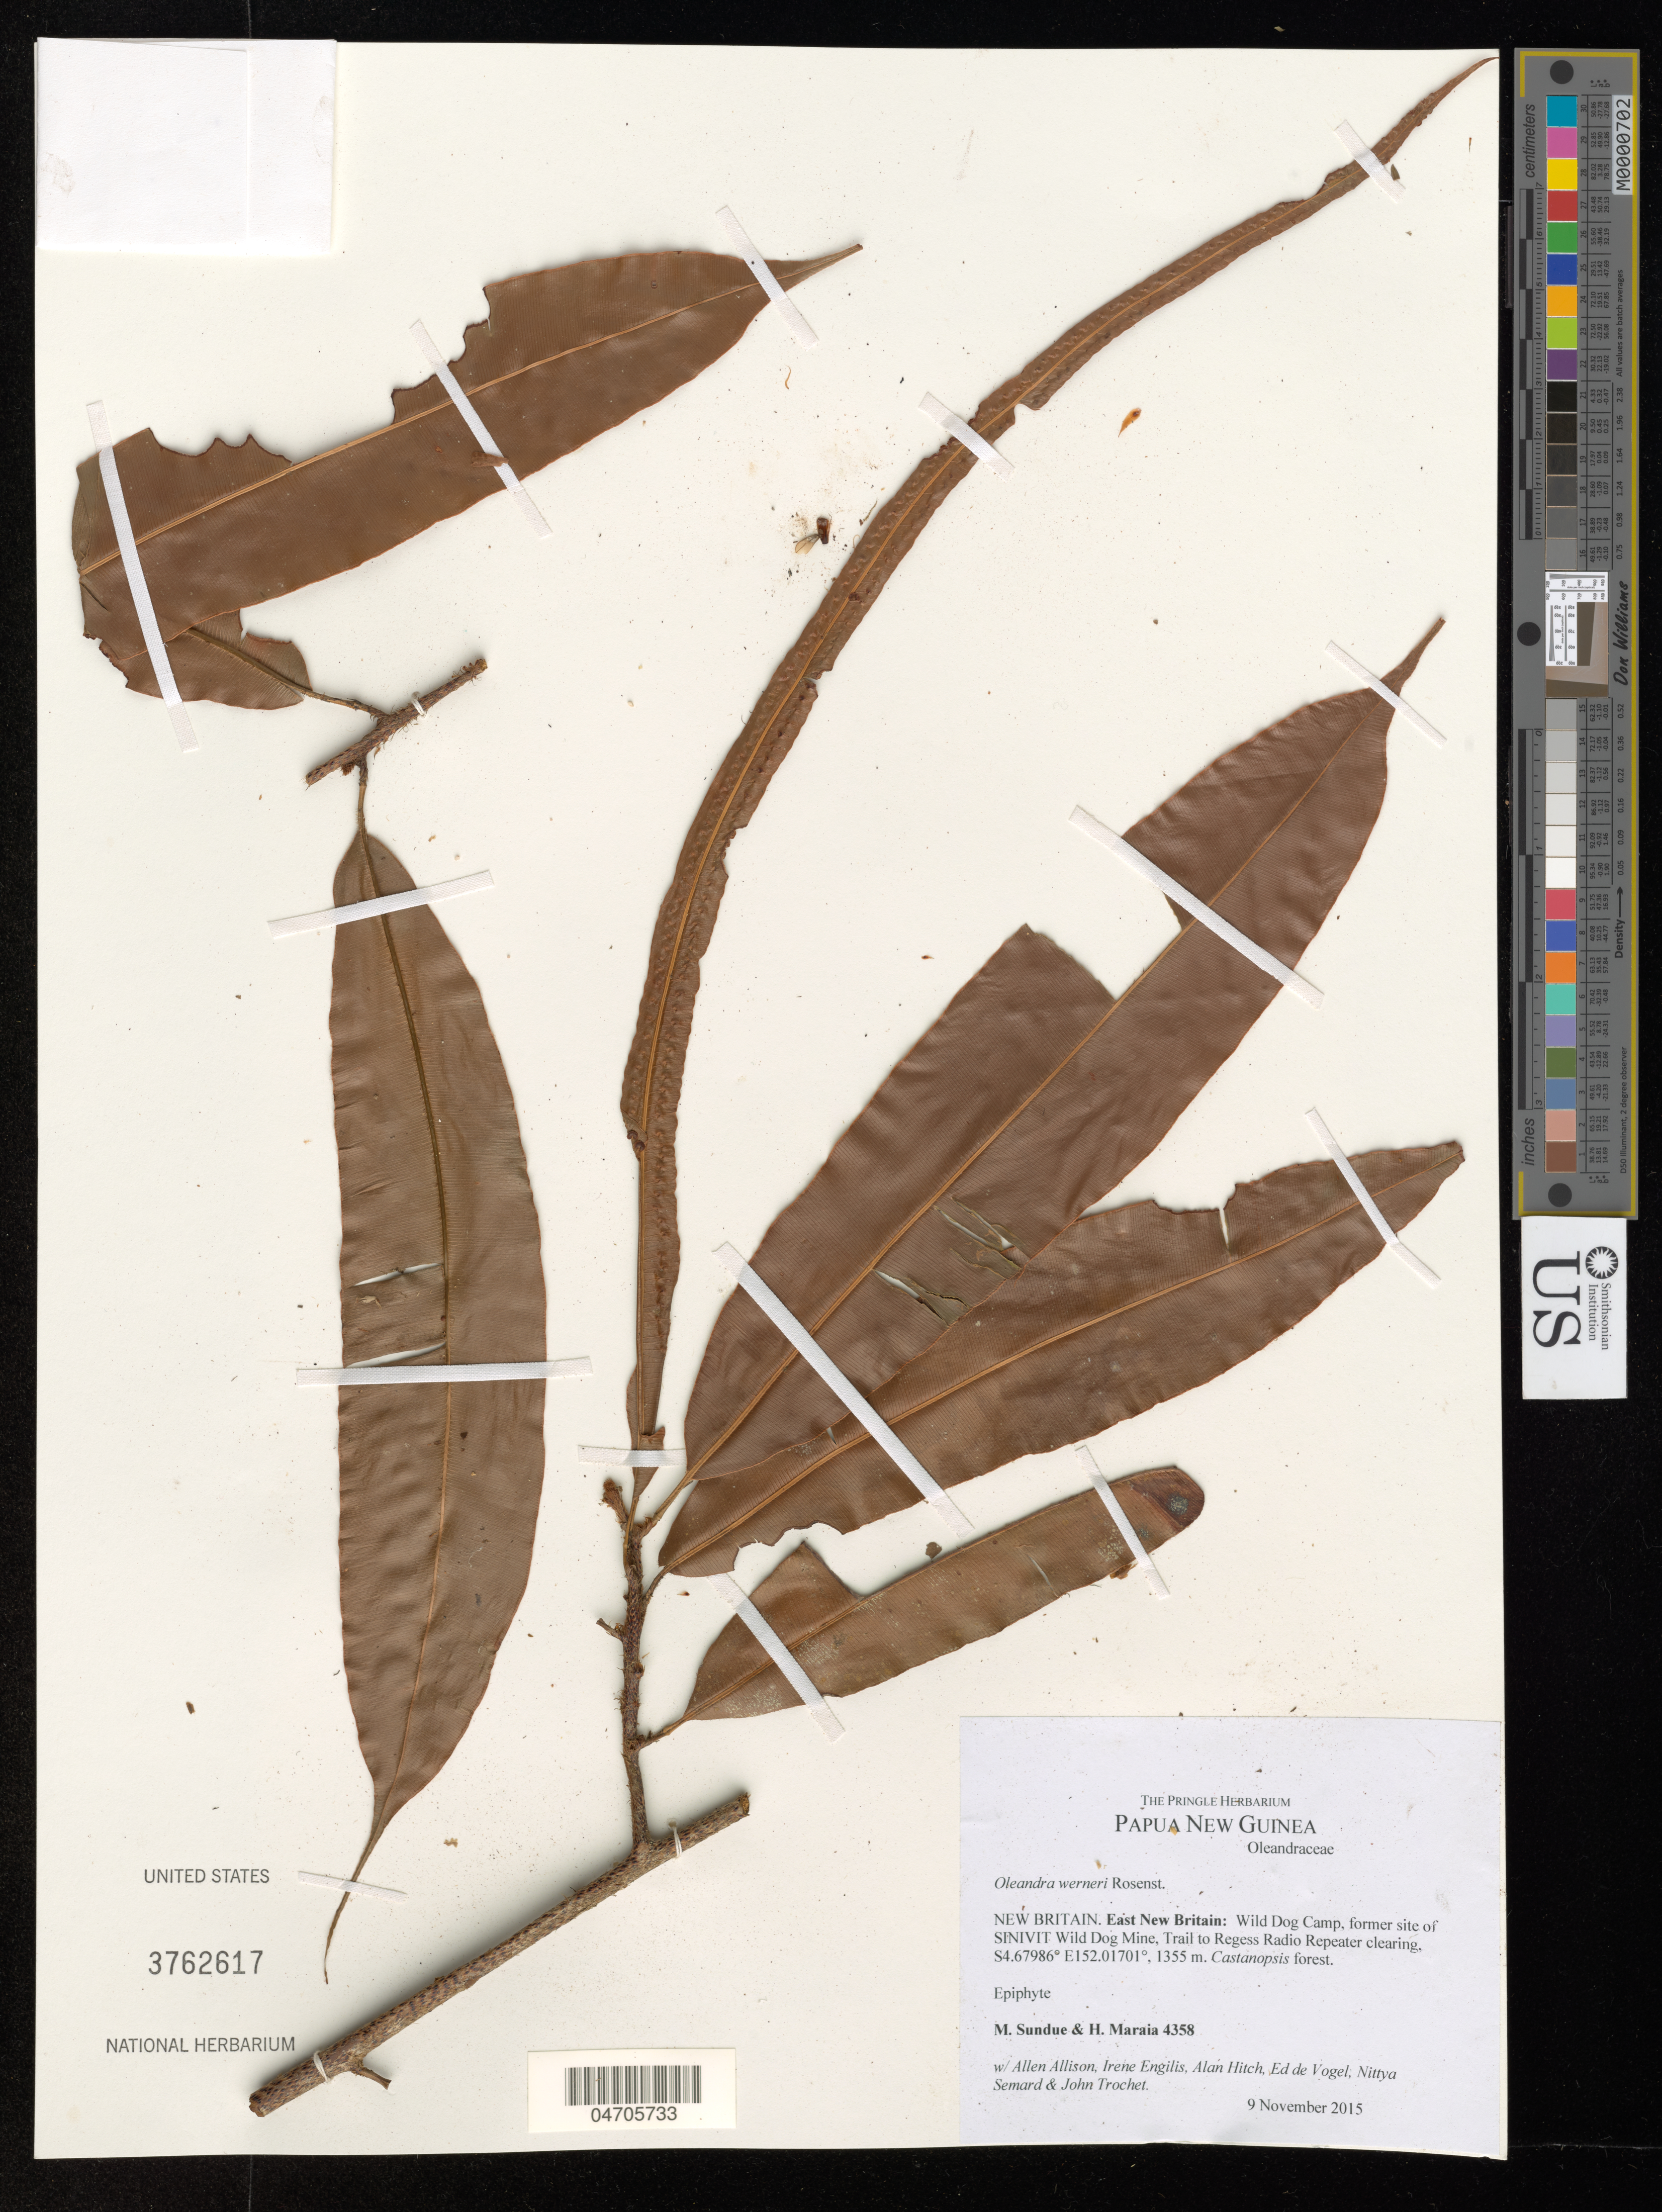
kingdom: Plantae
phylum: Tracheophyta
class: Polypodiopsida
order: Polypodiales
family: Oleandraceae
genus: Oleandra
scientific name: Oleandra werneri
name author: Rosenst.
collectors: M. Sundue, H. Maraia, A. Allison & A. Garcia Jimenez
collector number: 4358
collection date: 2015-11-09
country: Papua New Guinea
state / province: East New Britain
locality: New Britain. Wild Dog Camp, former site of SINIVIT Wild Dog Mine, Trail to Regess Repeater clearing.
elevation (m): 1355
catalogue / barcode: US 3762617